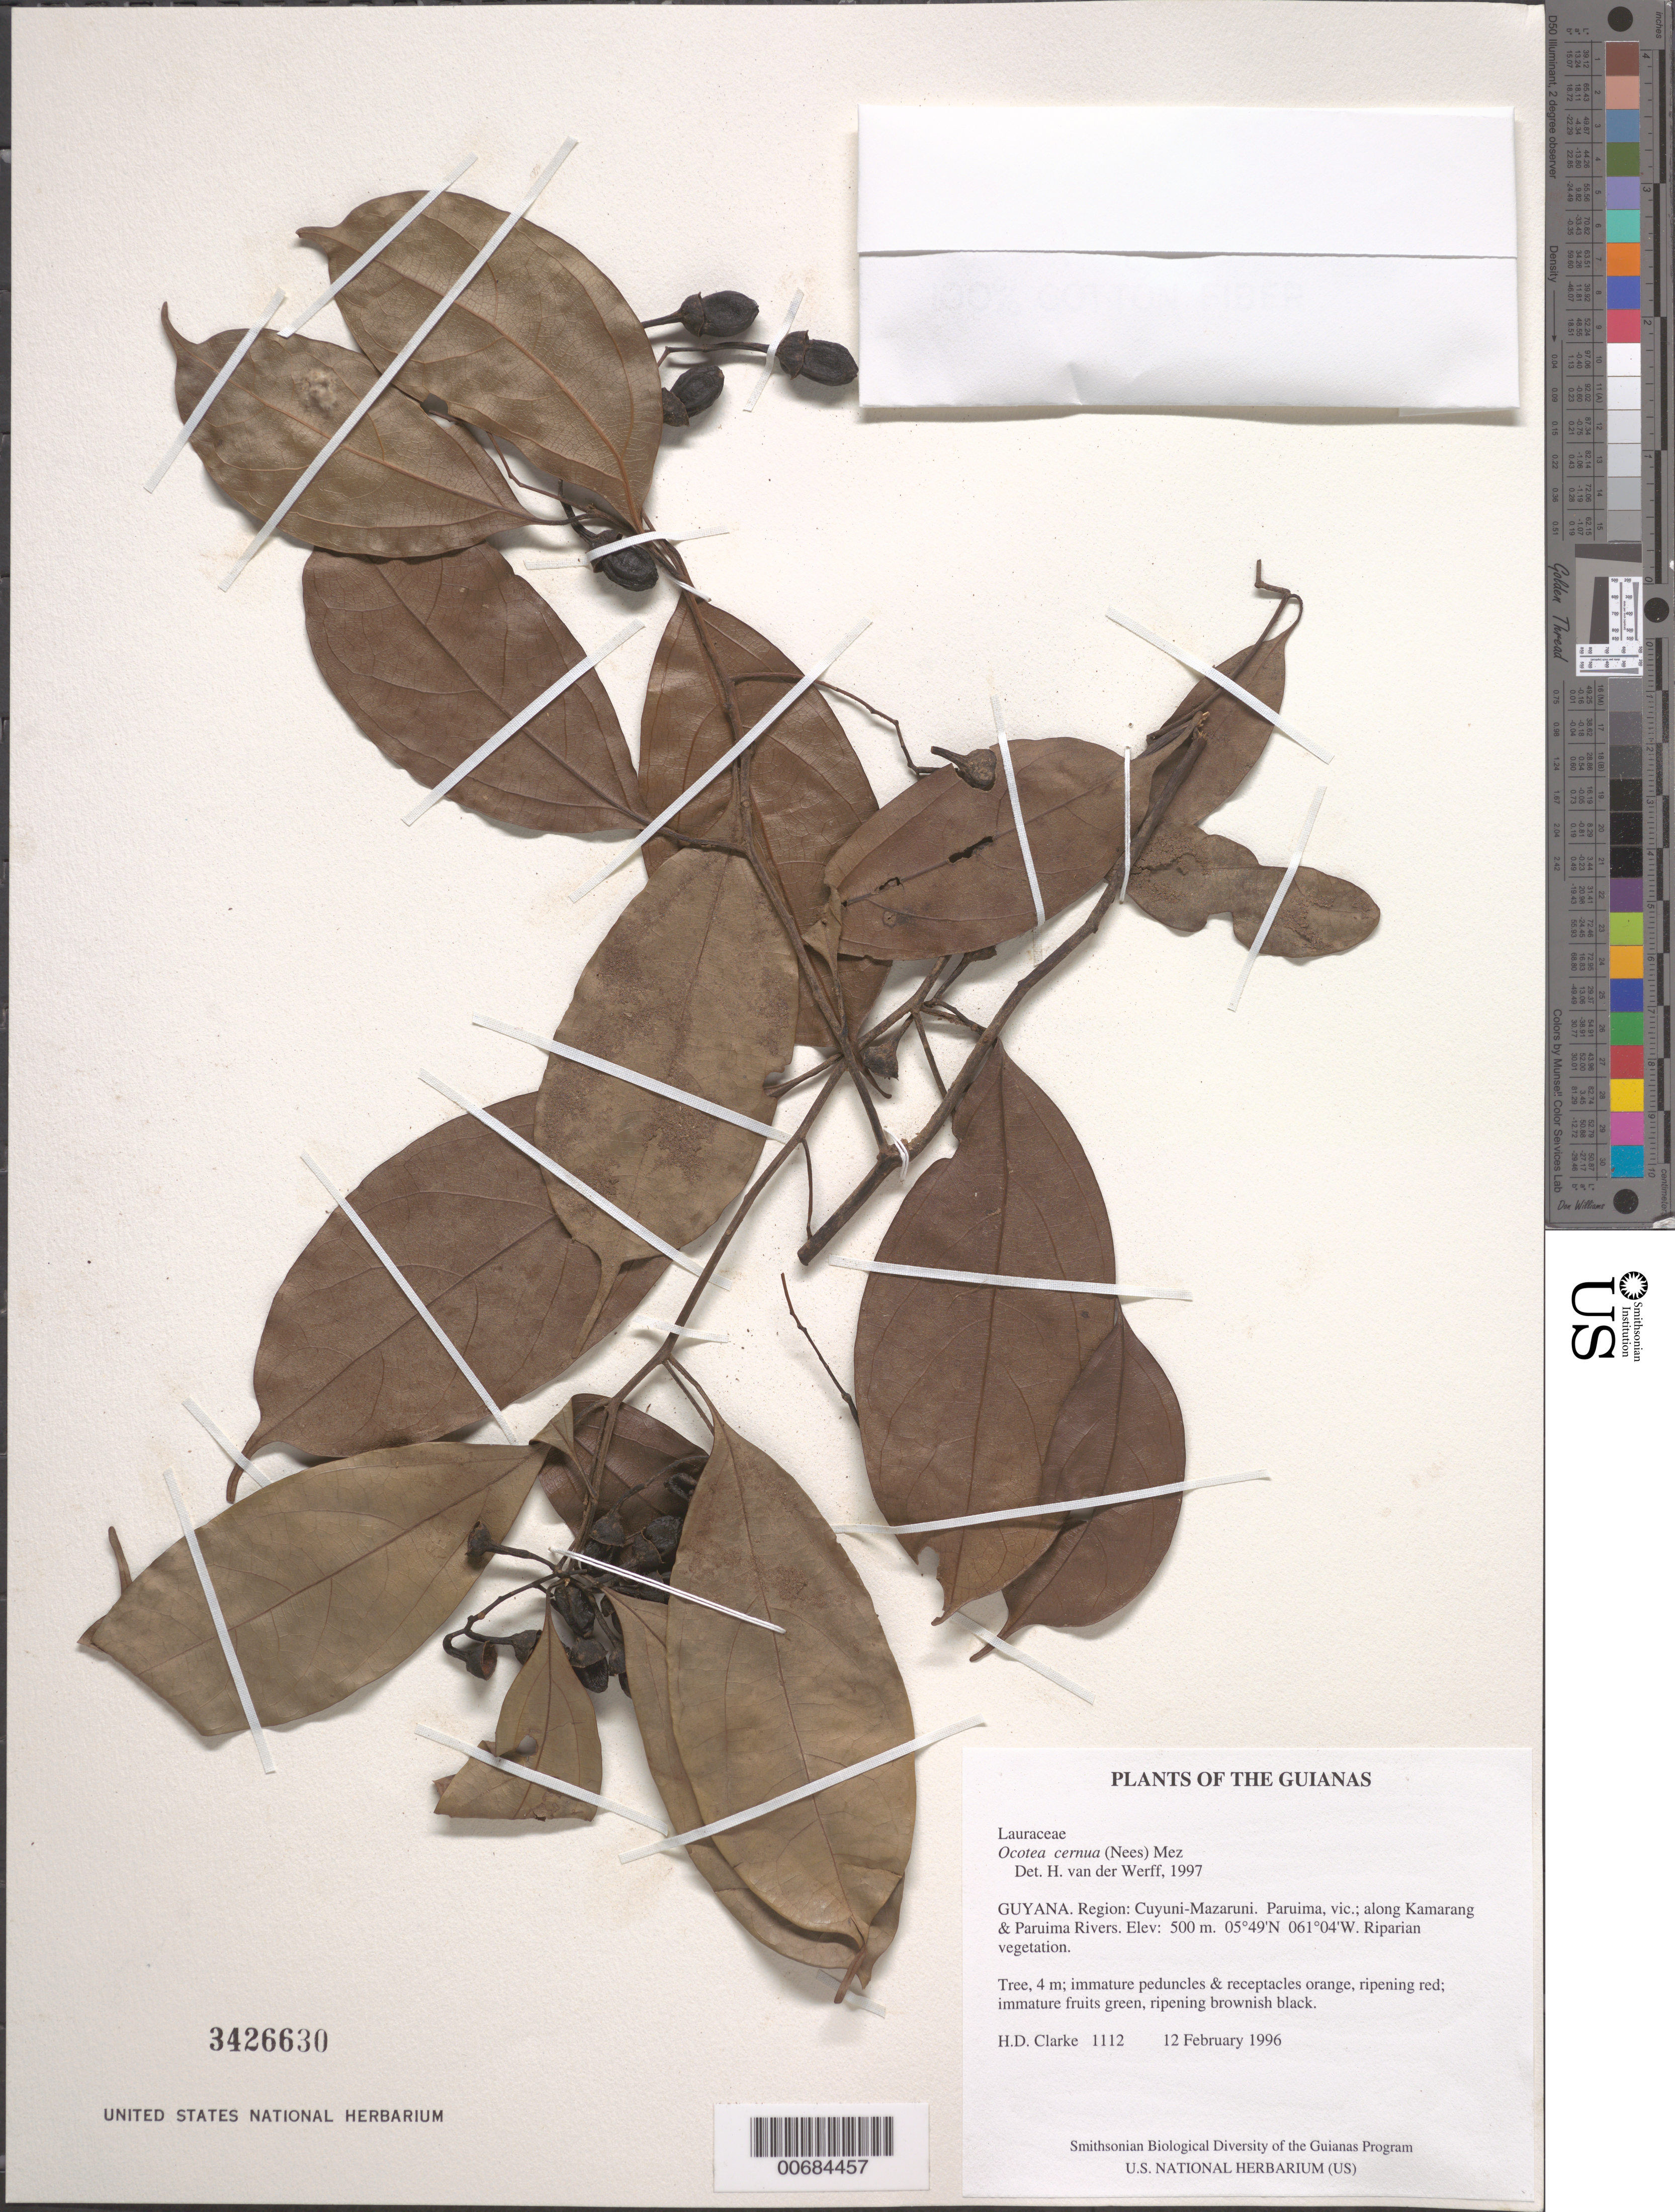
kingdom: Plantae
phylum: Tracheophyta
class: Magnoliopsida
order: Laurales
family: Lauraceae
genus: Ocotea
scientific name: Ocotea cernua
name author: (Nees) Mez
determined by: van der Werff, H., (MO), Missouri Botanical Garden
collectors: H. D. Clarke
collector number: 1112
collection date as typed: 12 February 1996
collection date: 1996-02-12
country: Guyana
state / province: Cuyuni-Mazaruni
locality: Paruima, vic.; along Kamarang & Paruima Rivers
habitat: Riparian vegetation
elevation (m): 500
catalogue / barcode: US 3426630